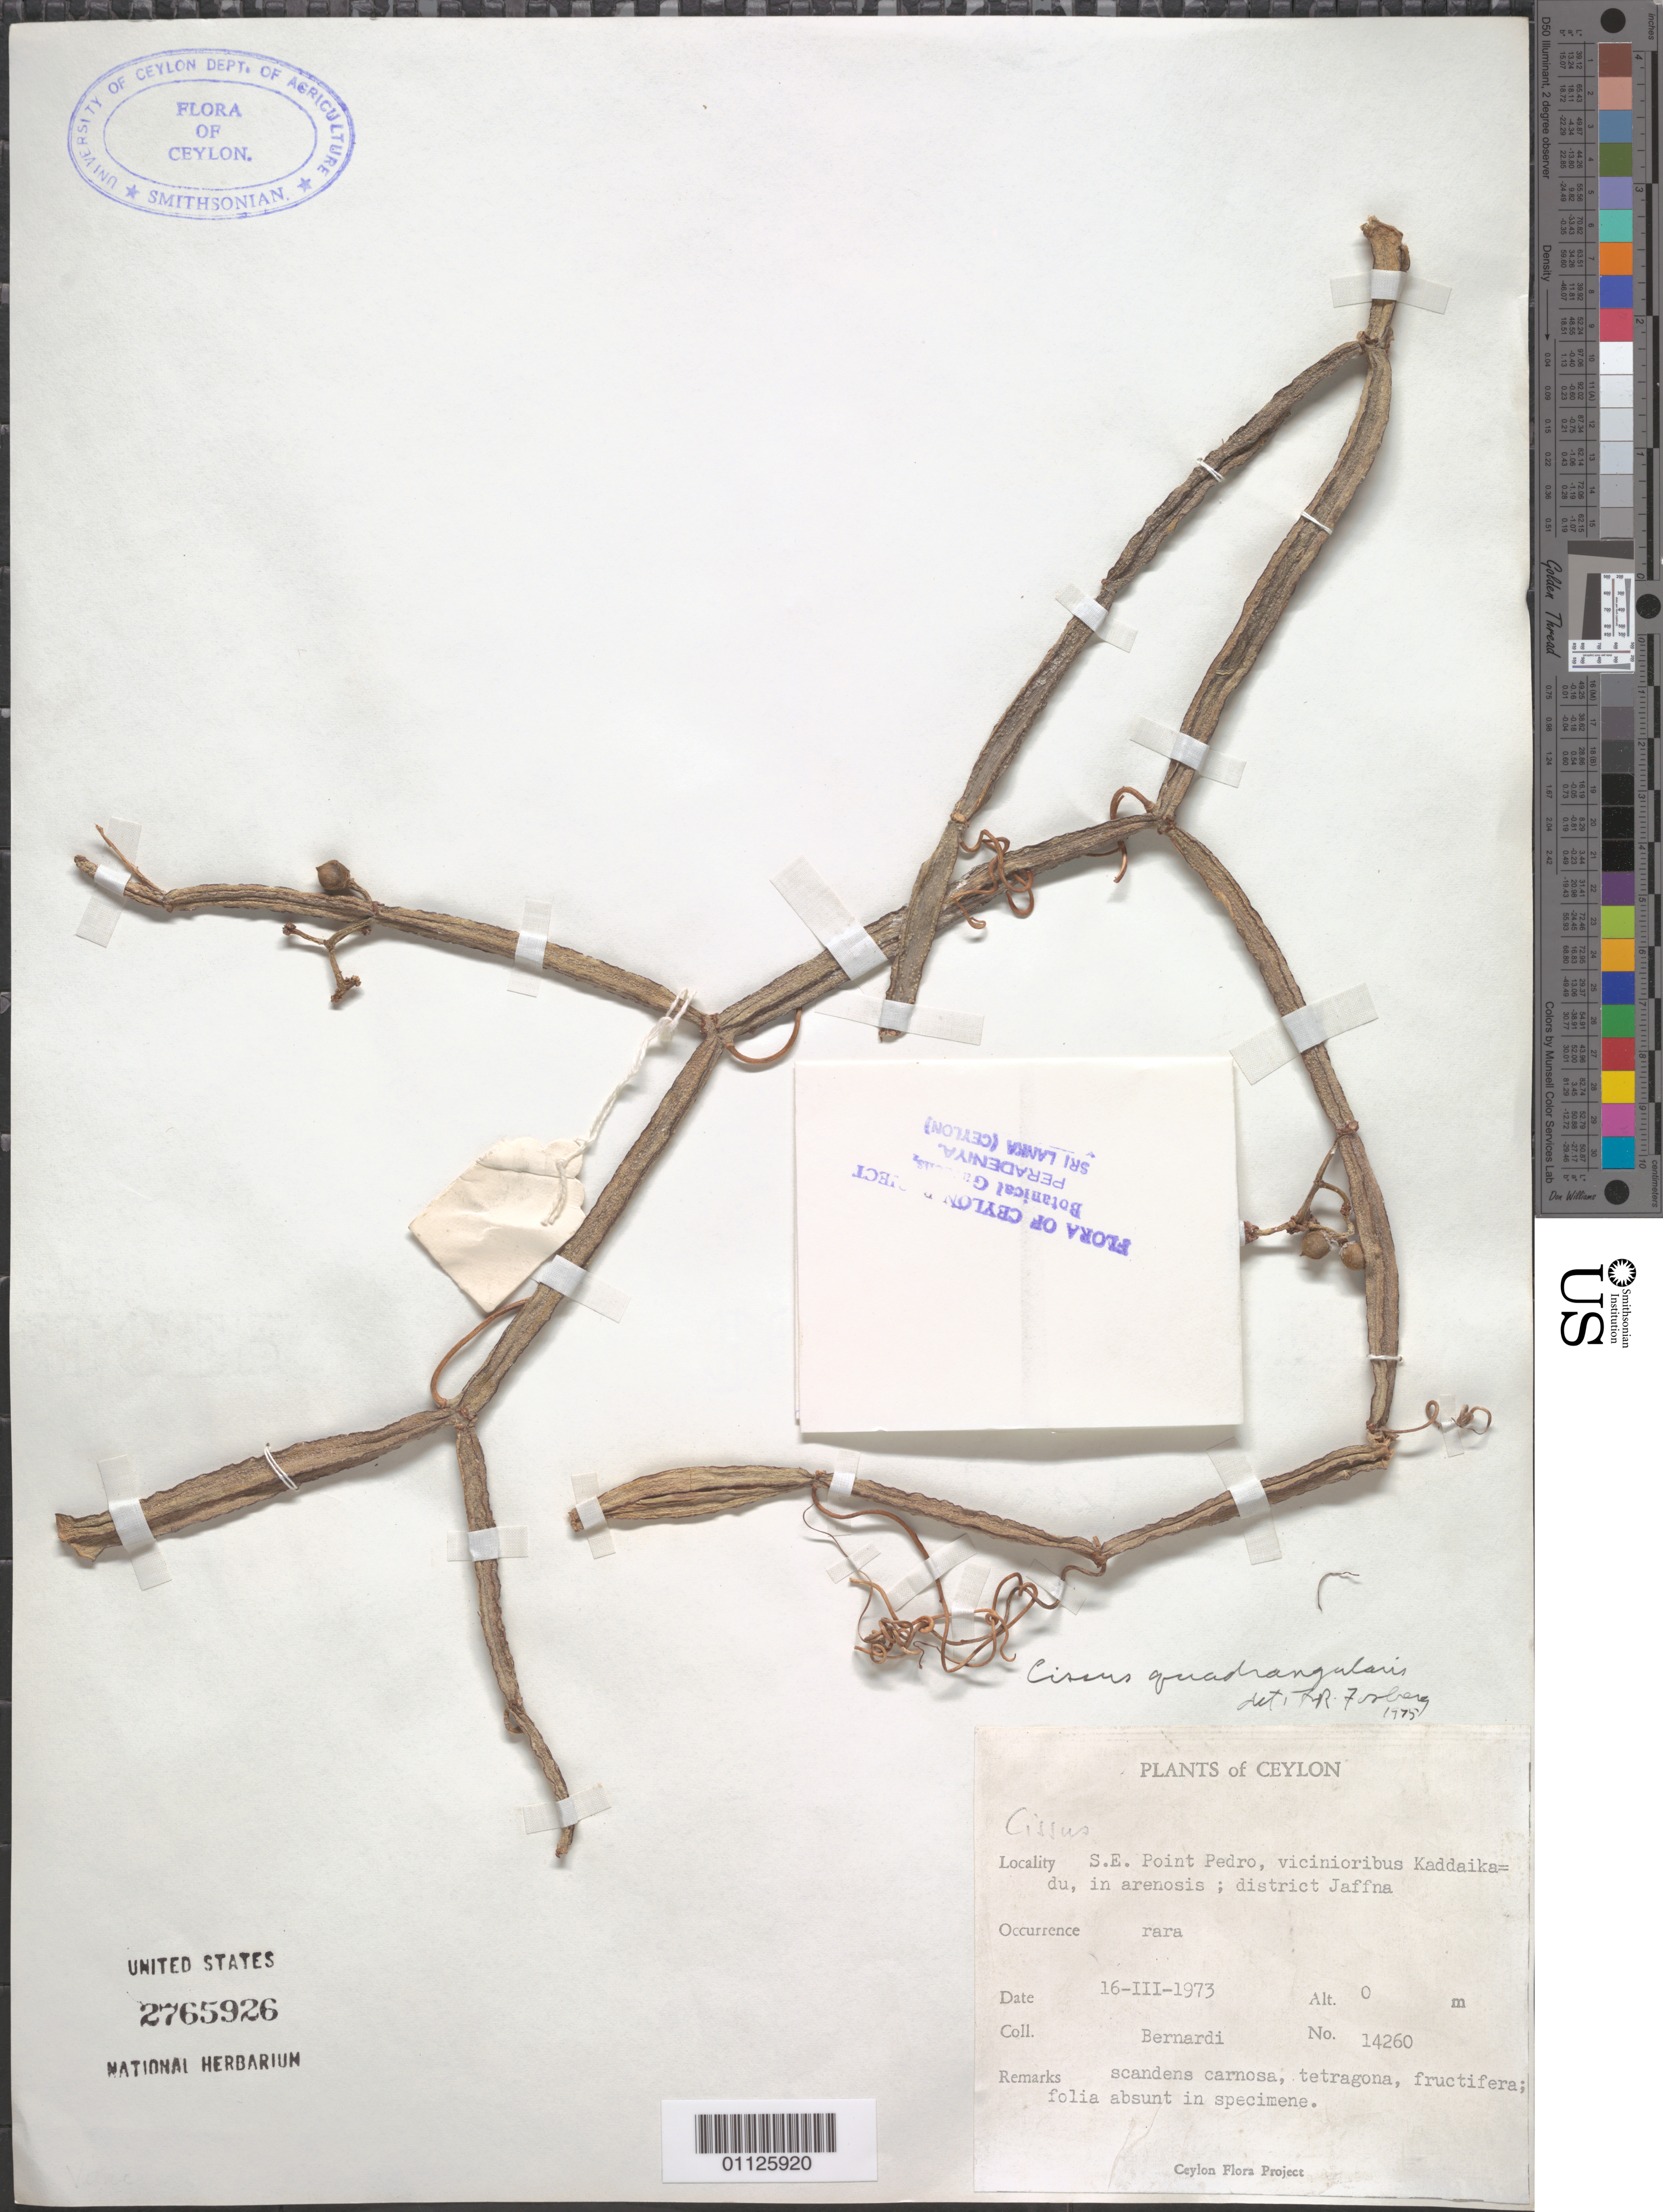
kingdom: Plantae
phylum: Tracheophyta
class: Magnoliopsida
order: Vitales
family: Vitaceae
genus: Cissus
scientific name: Cissus quadrangularis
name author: L.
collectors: A. L. Bernardi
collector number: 14260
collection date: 1973-03-16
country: Sri Lanka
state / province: Northern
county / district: Jaffna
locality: SE Point Pedro.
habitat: Scandens carnosa.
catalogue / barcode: US 2765926